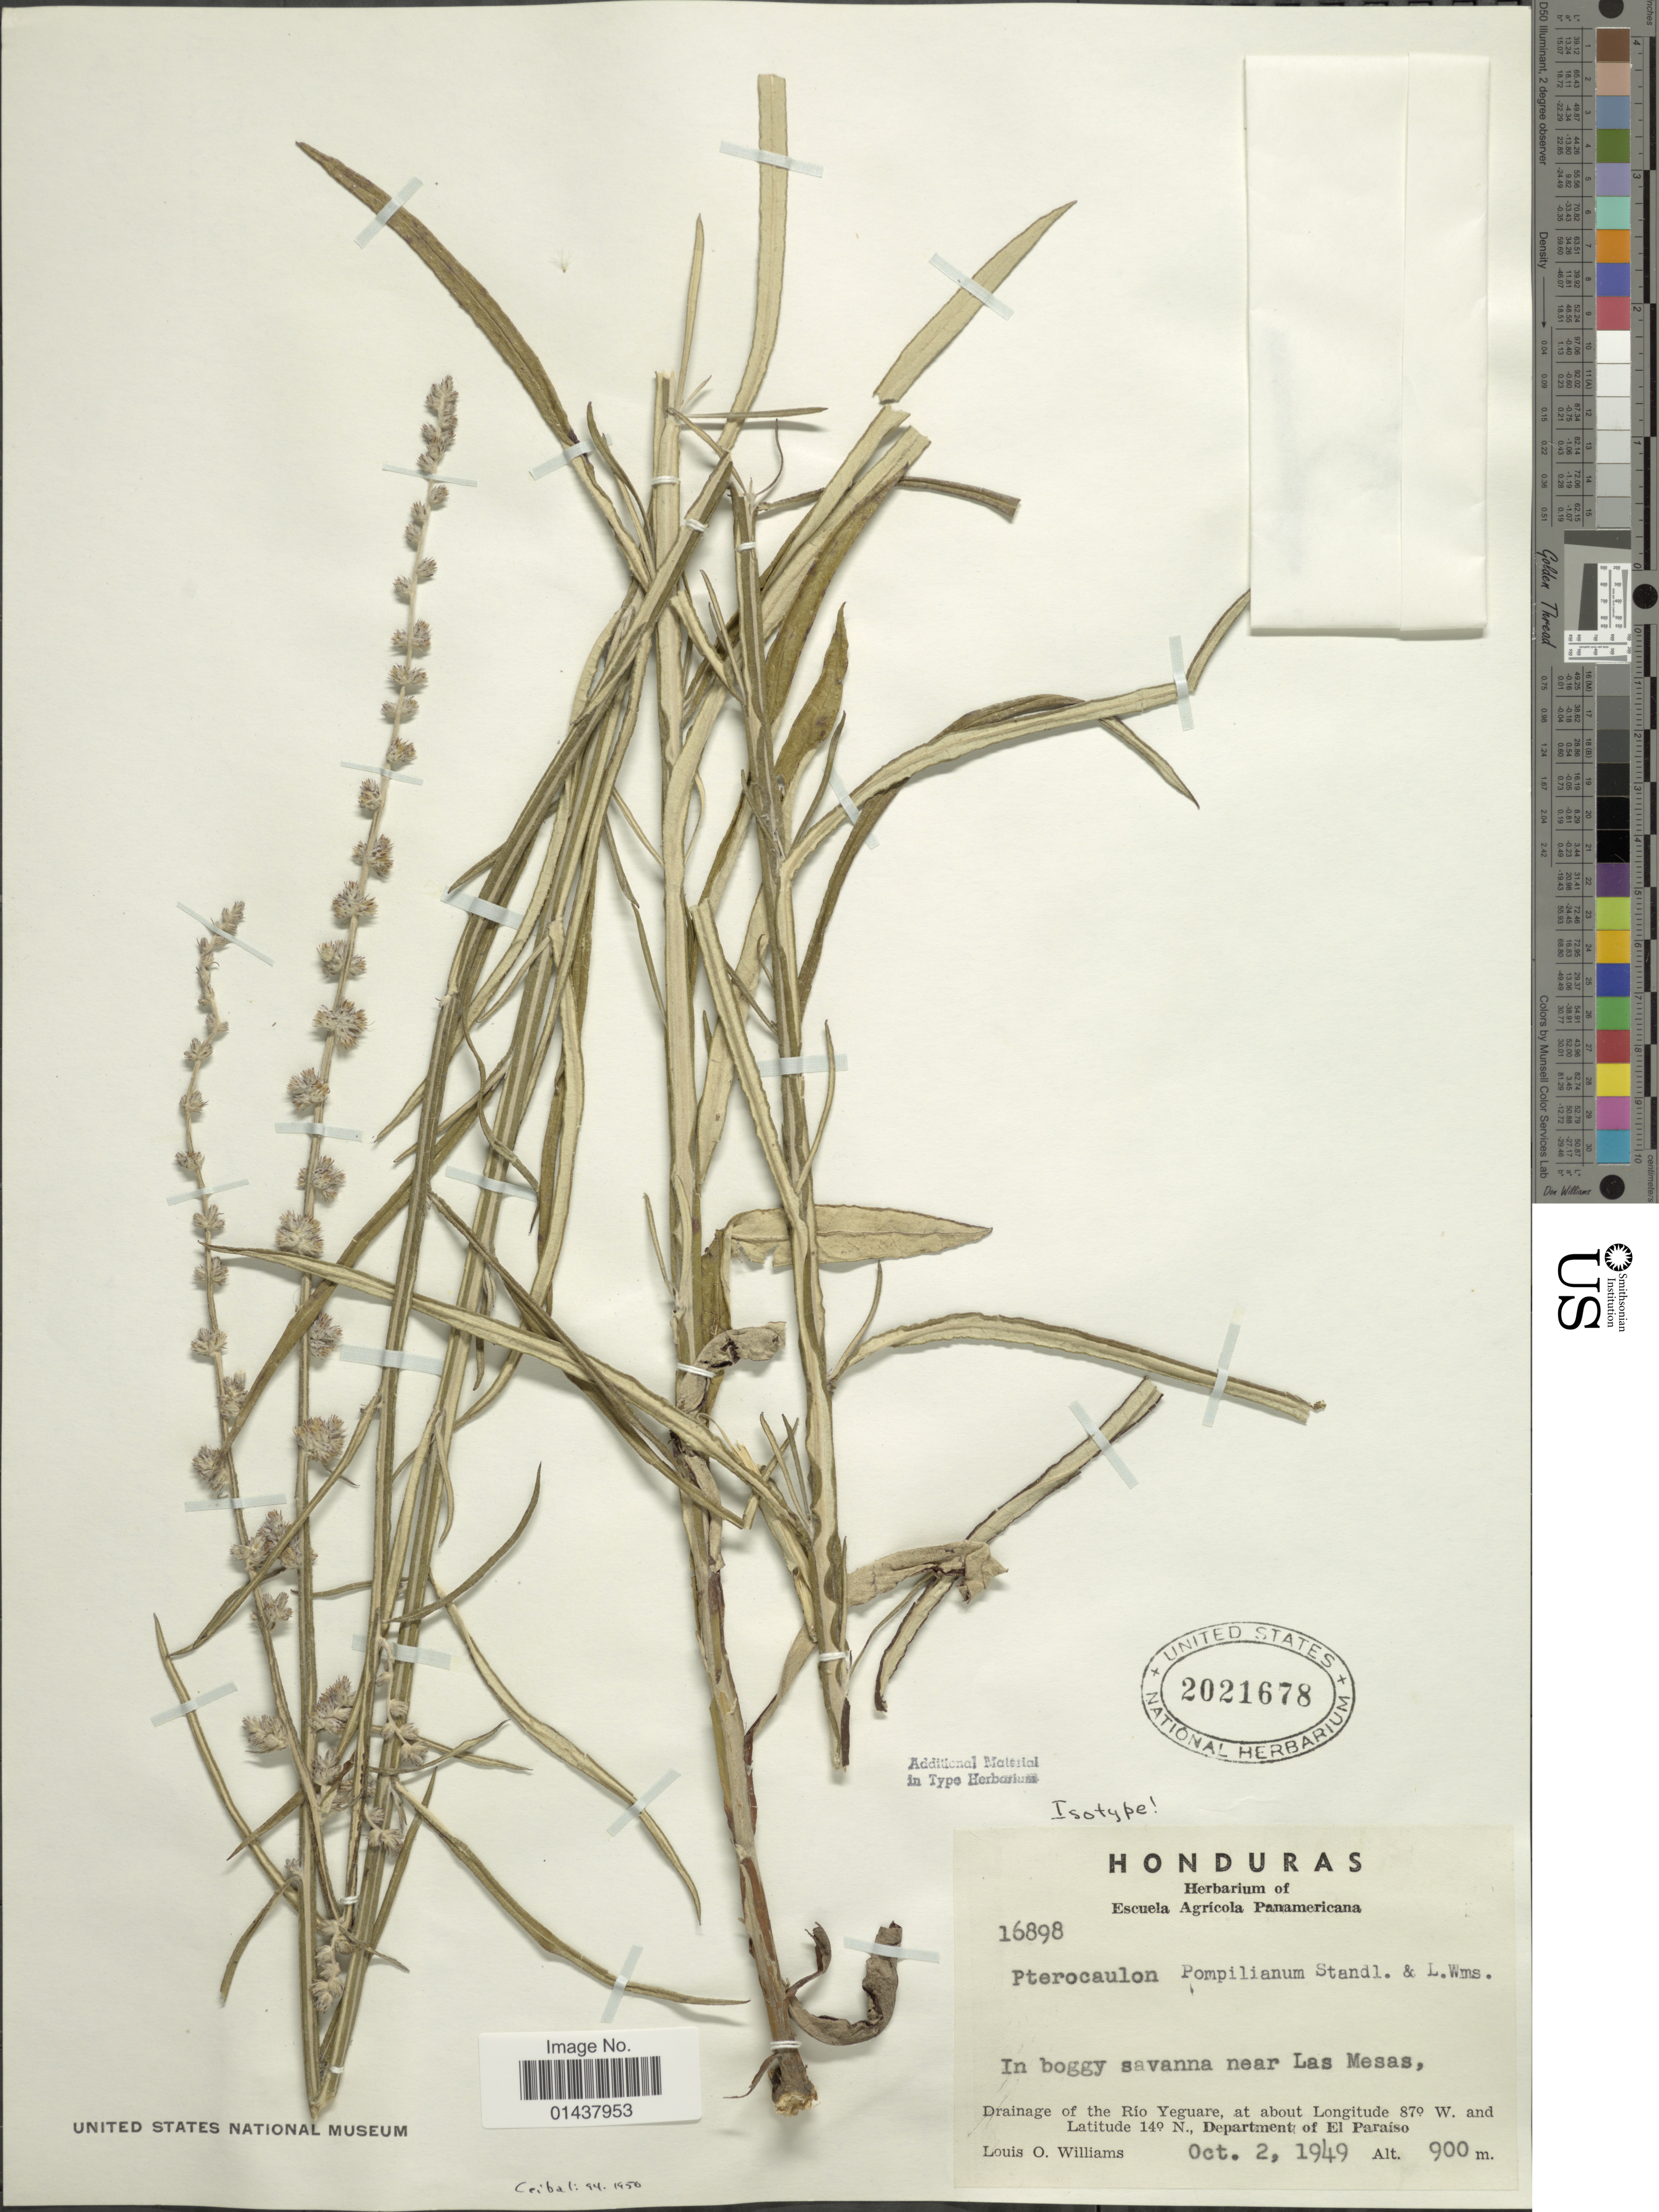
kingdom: Plantae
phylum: Tracheophyta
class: Magnoliopsida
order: Asterales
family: Asteraceae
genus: Pterocaulon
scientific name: Pterocaulon pompilianum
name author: Standl. & L.O. Williams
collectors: L. O. Williams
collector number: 16898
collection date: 1949-10-02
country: Honduras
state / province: El Paraíso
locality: In boggy savanna near Las Mesas, Drainage of the Rio Yeguare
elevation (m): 900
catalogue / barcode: US 2021678